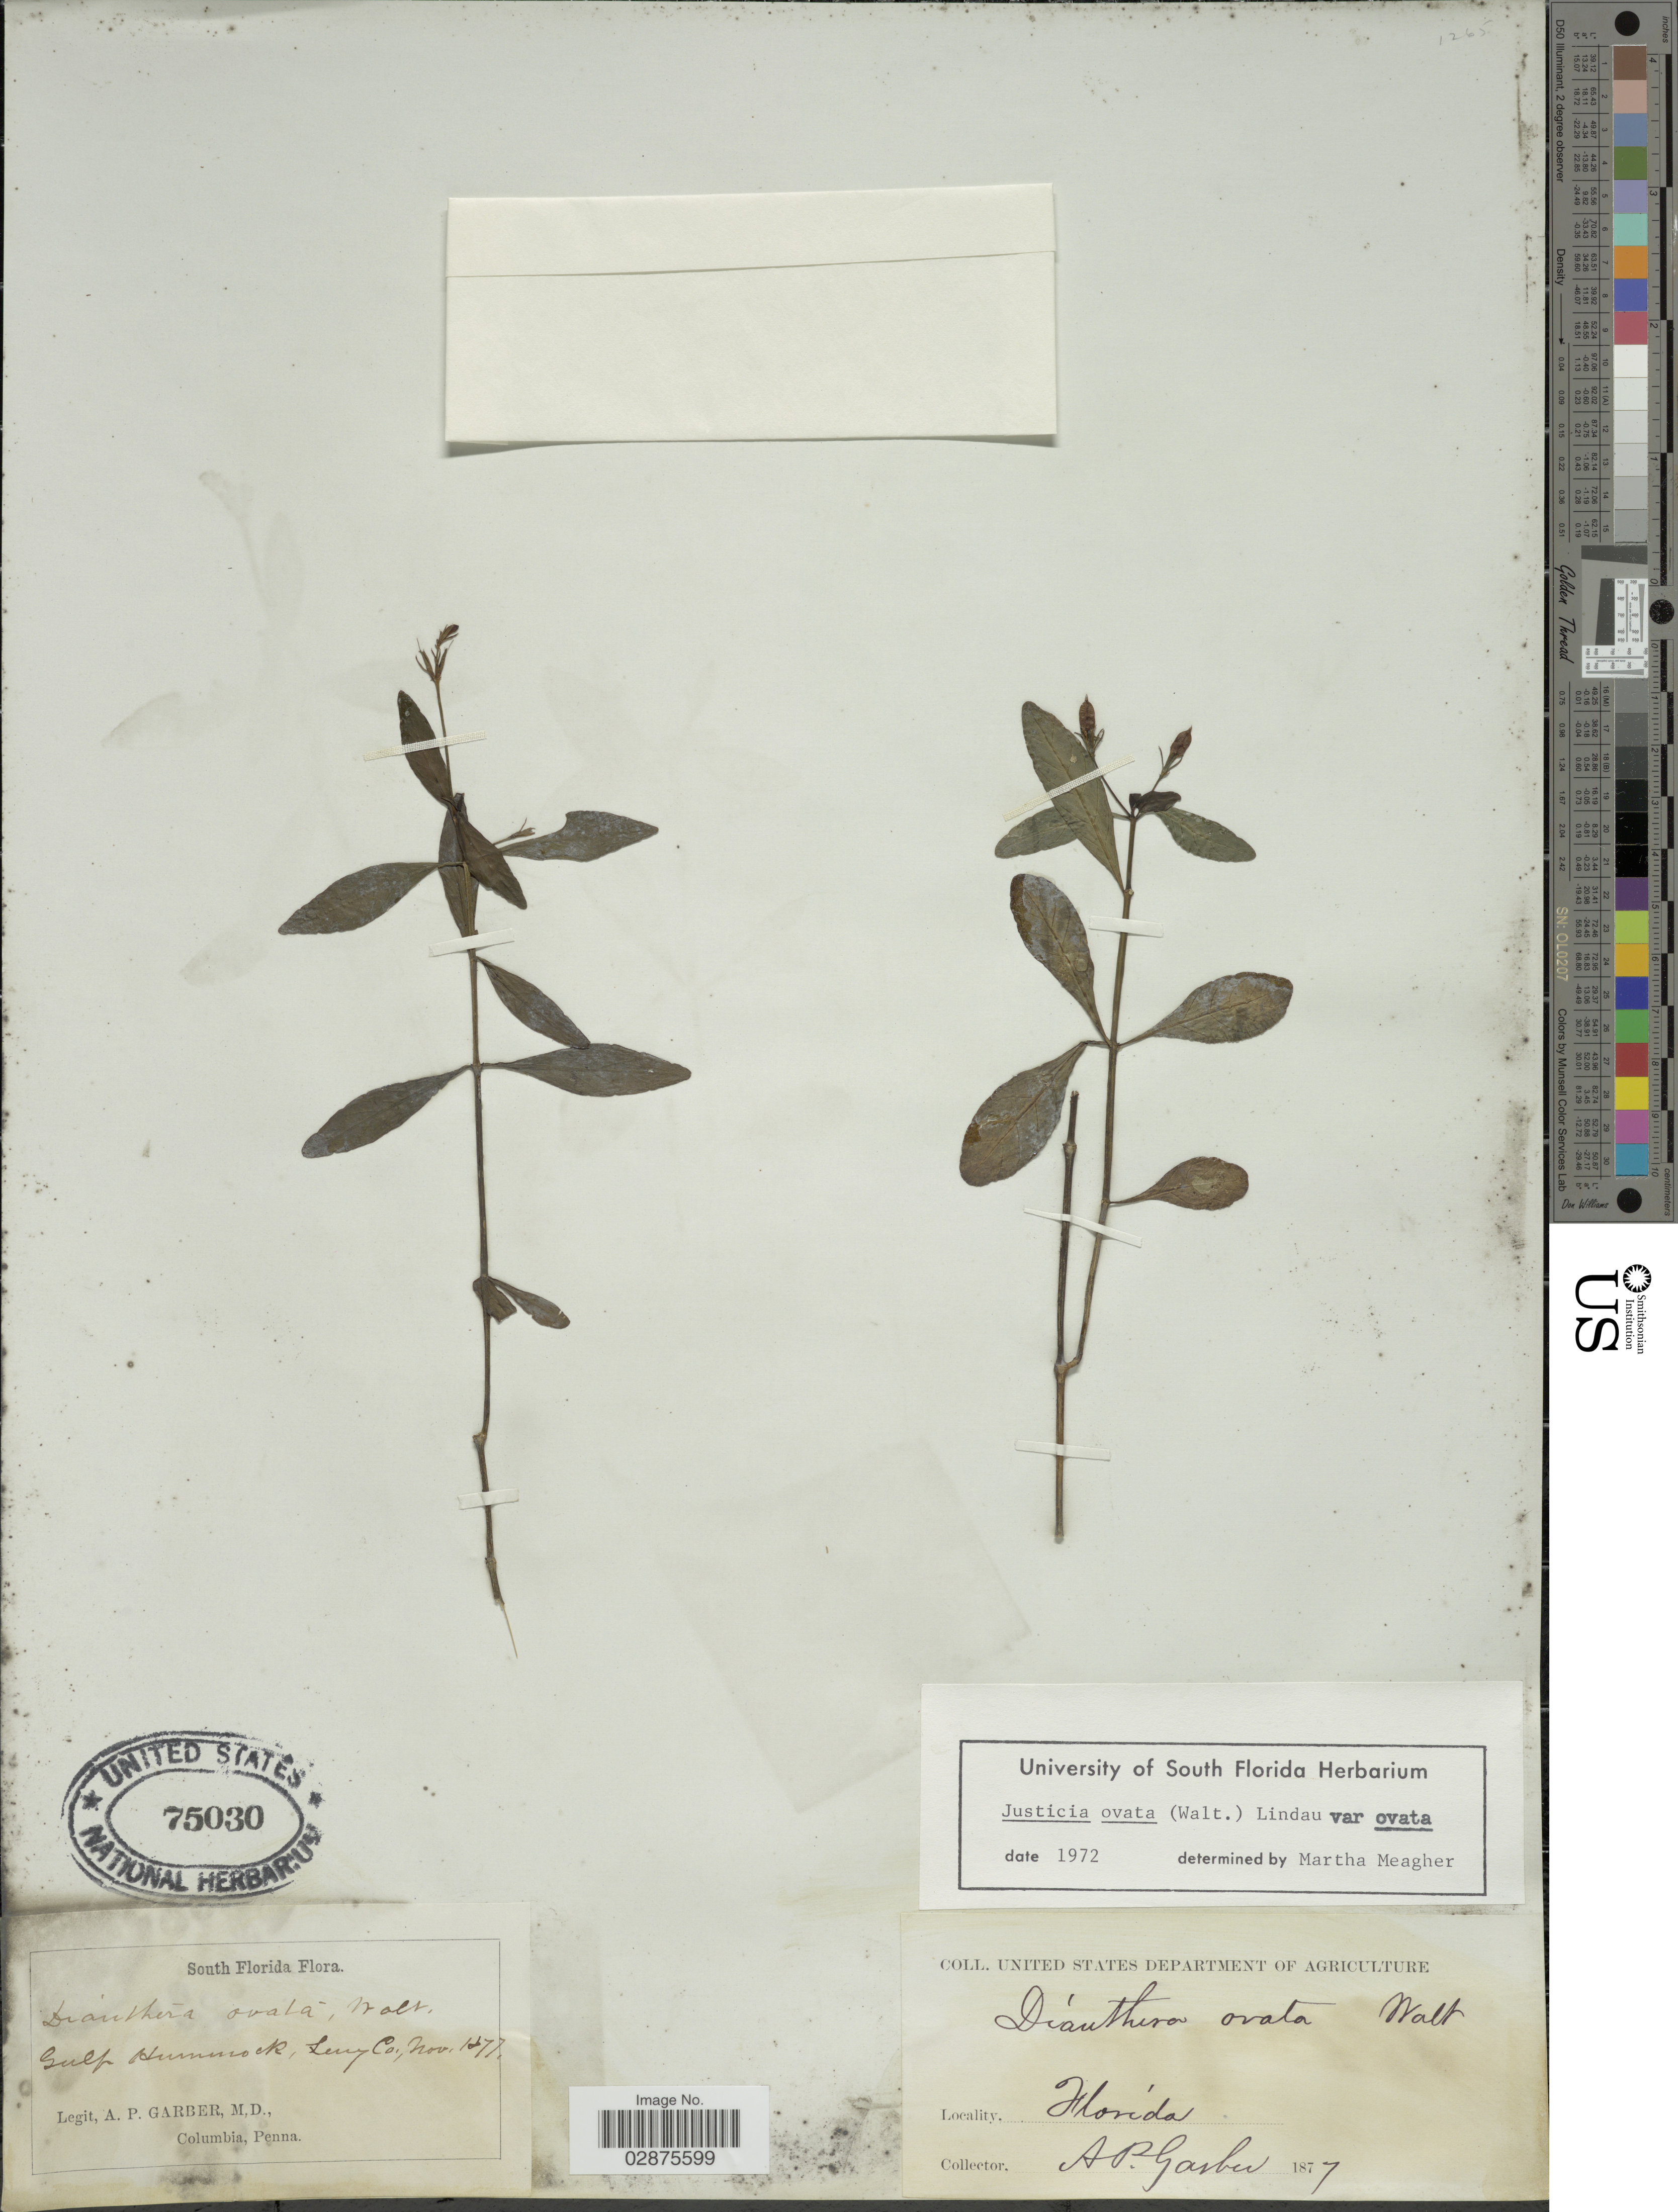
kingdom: Plantae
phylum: Tracheophyta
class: Magnoliopsida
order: Lamiales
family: Acanthaceae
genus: Justicia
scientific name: Justicia ovata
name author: E. Mey.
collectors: A. P. Garber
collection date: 1877-11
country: United States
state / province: Florida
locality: South Florida. Gulf Hammock, Surry Co.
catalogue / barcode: US 75030